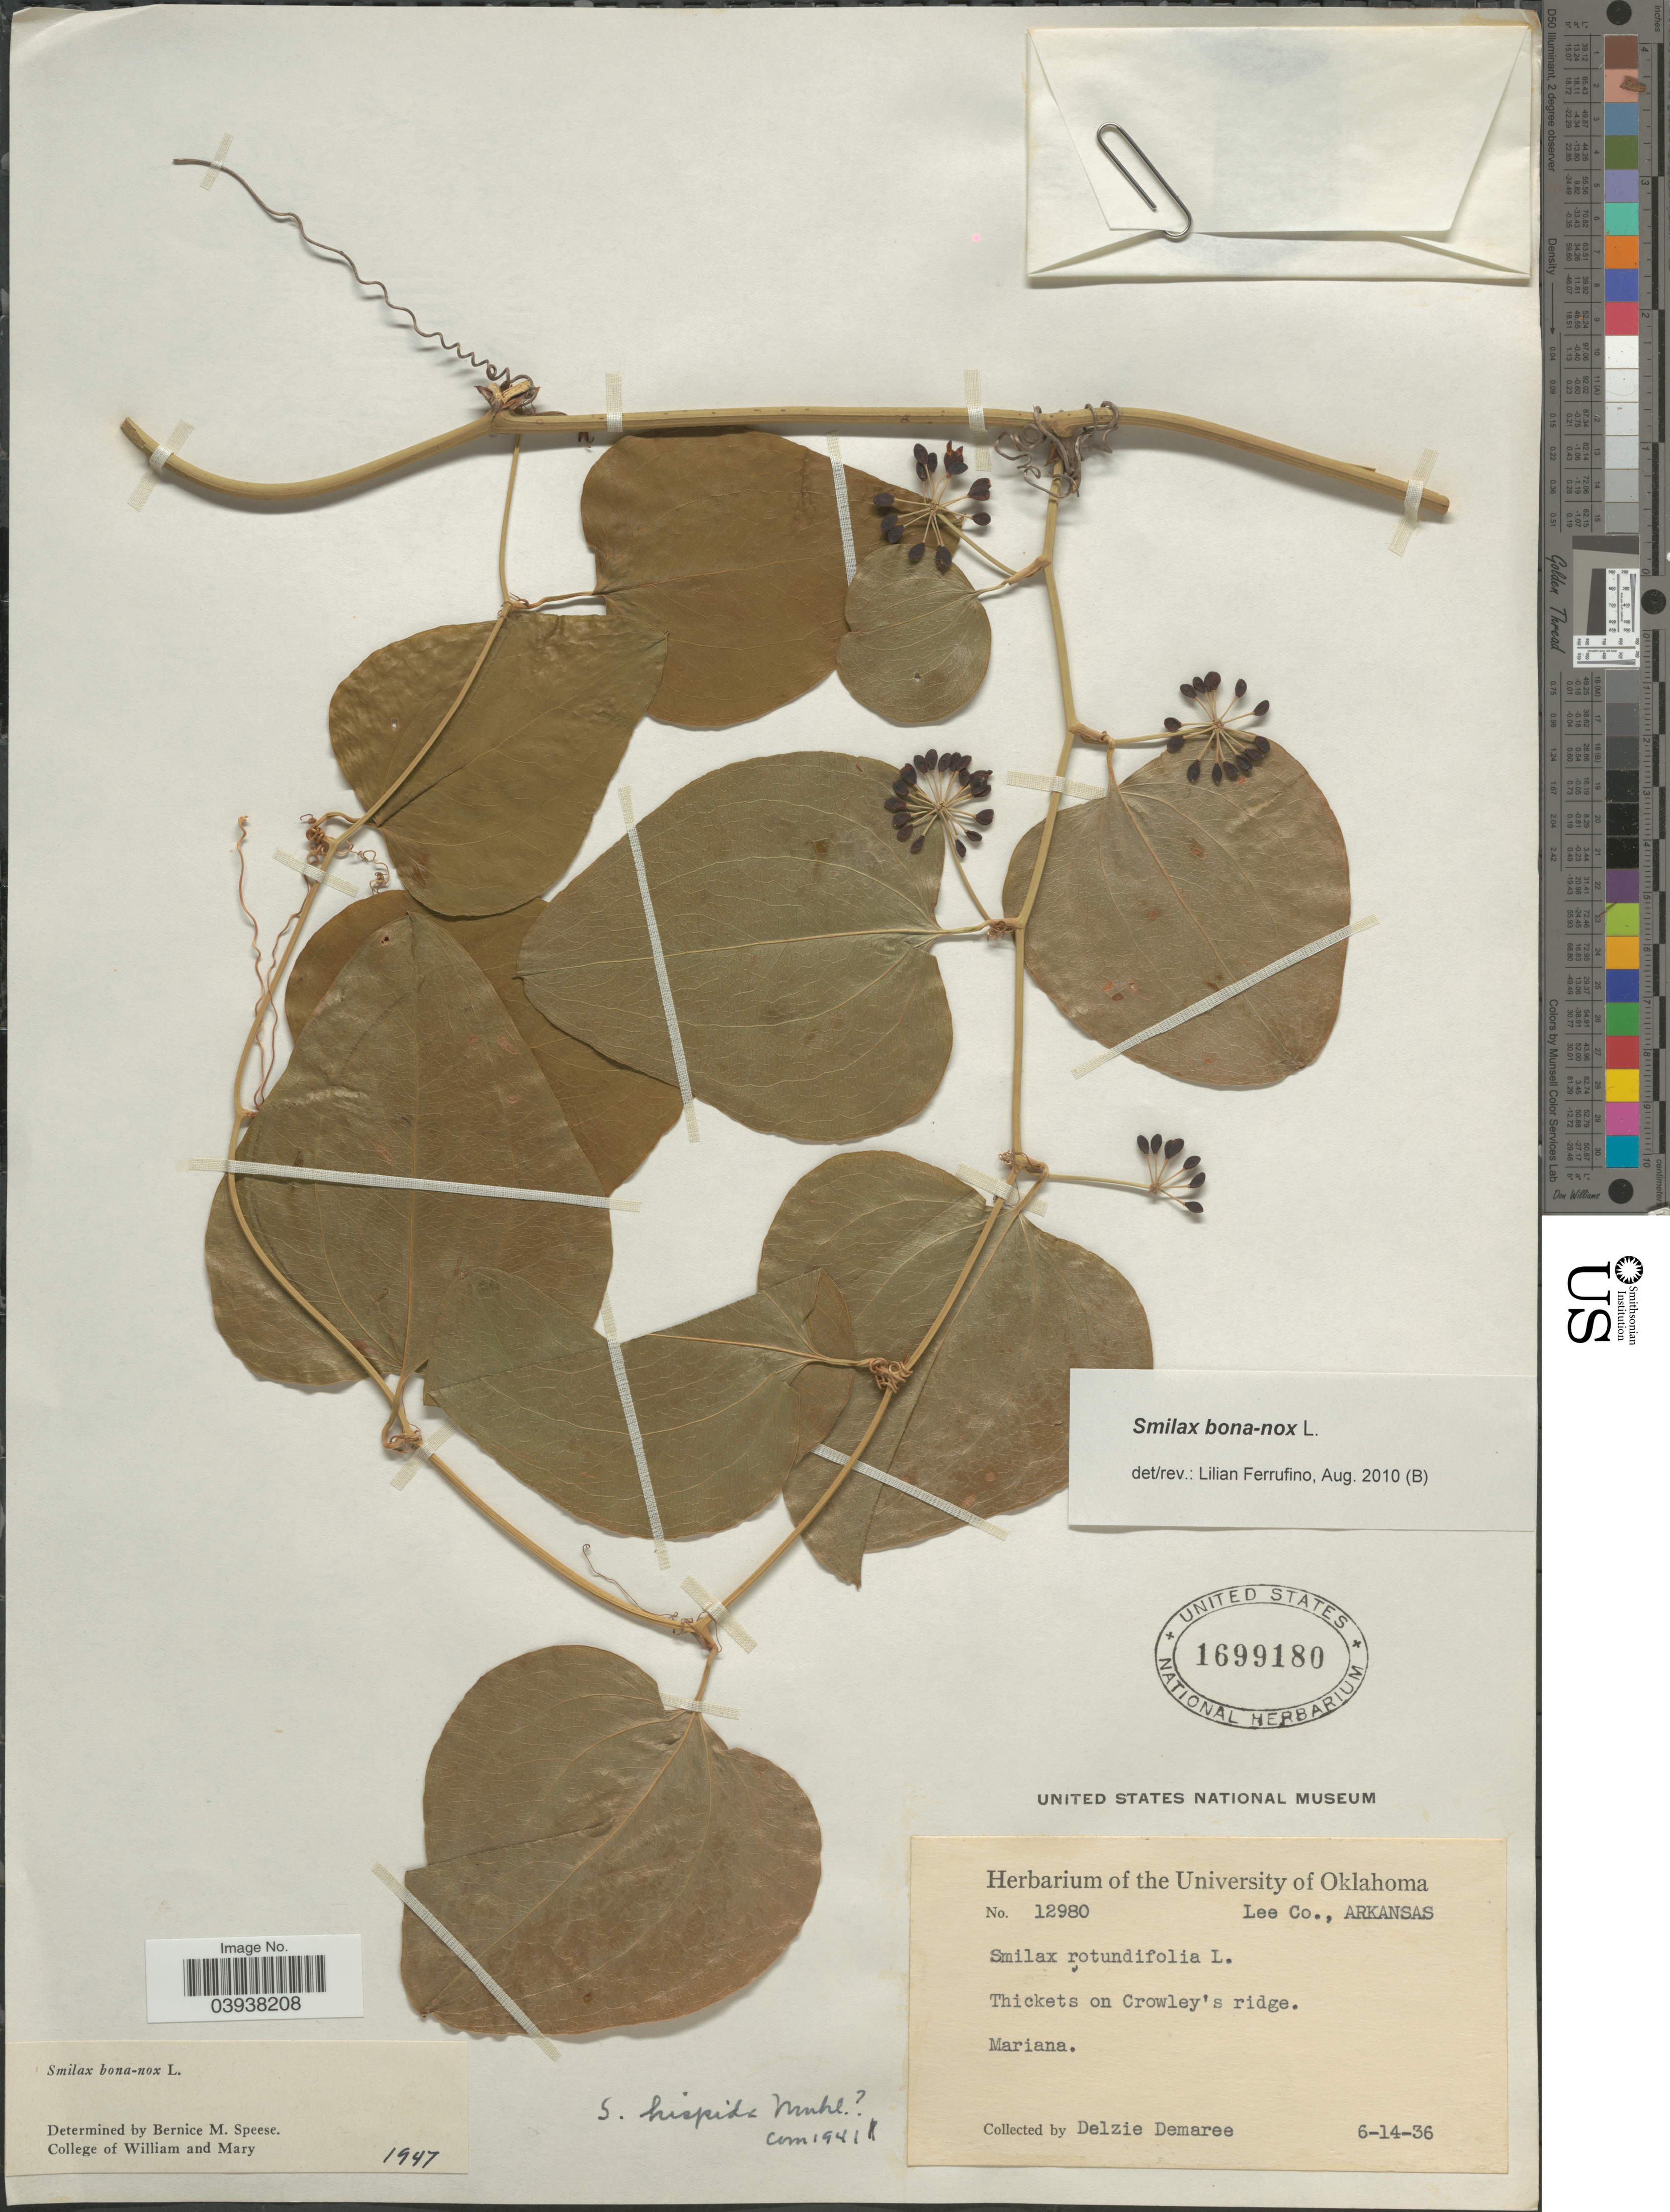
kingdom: Plantae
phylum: Tracheophyta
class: Liliopsida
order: Liliales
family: Smilacaceae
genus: Smilax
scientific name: Smilax bona-nox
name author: L.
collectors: D. Demaree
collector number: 12980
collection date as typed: Transcribed d/m/y: 14/6/36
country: United States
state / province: Arkansas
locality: Lee Co., Thickets on Crowley's ridge. Mariana.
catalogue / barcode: US 1699180